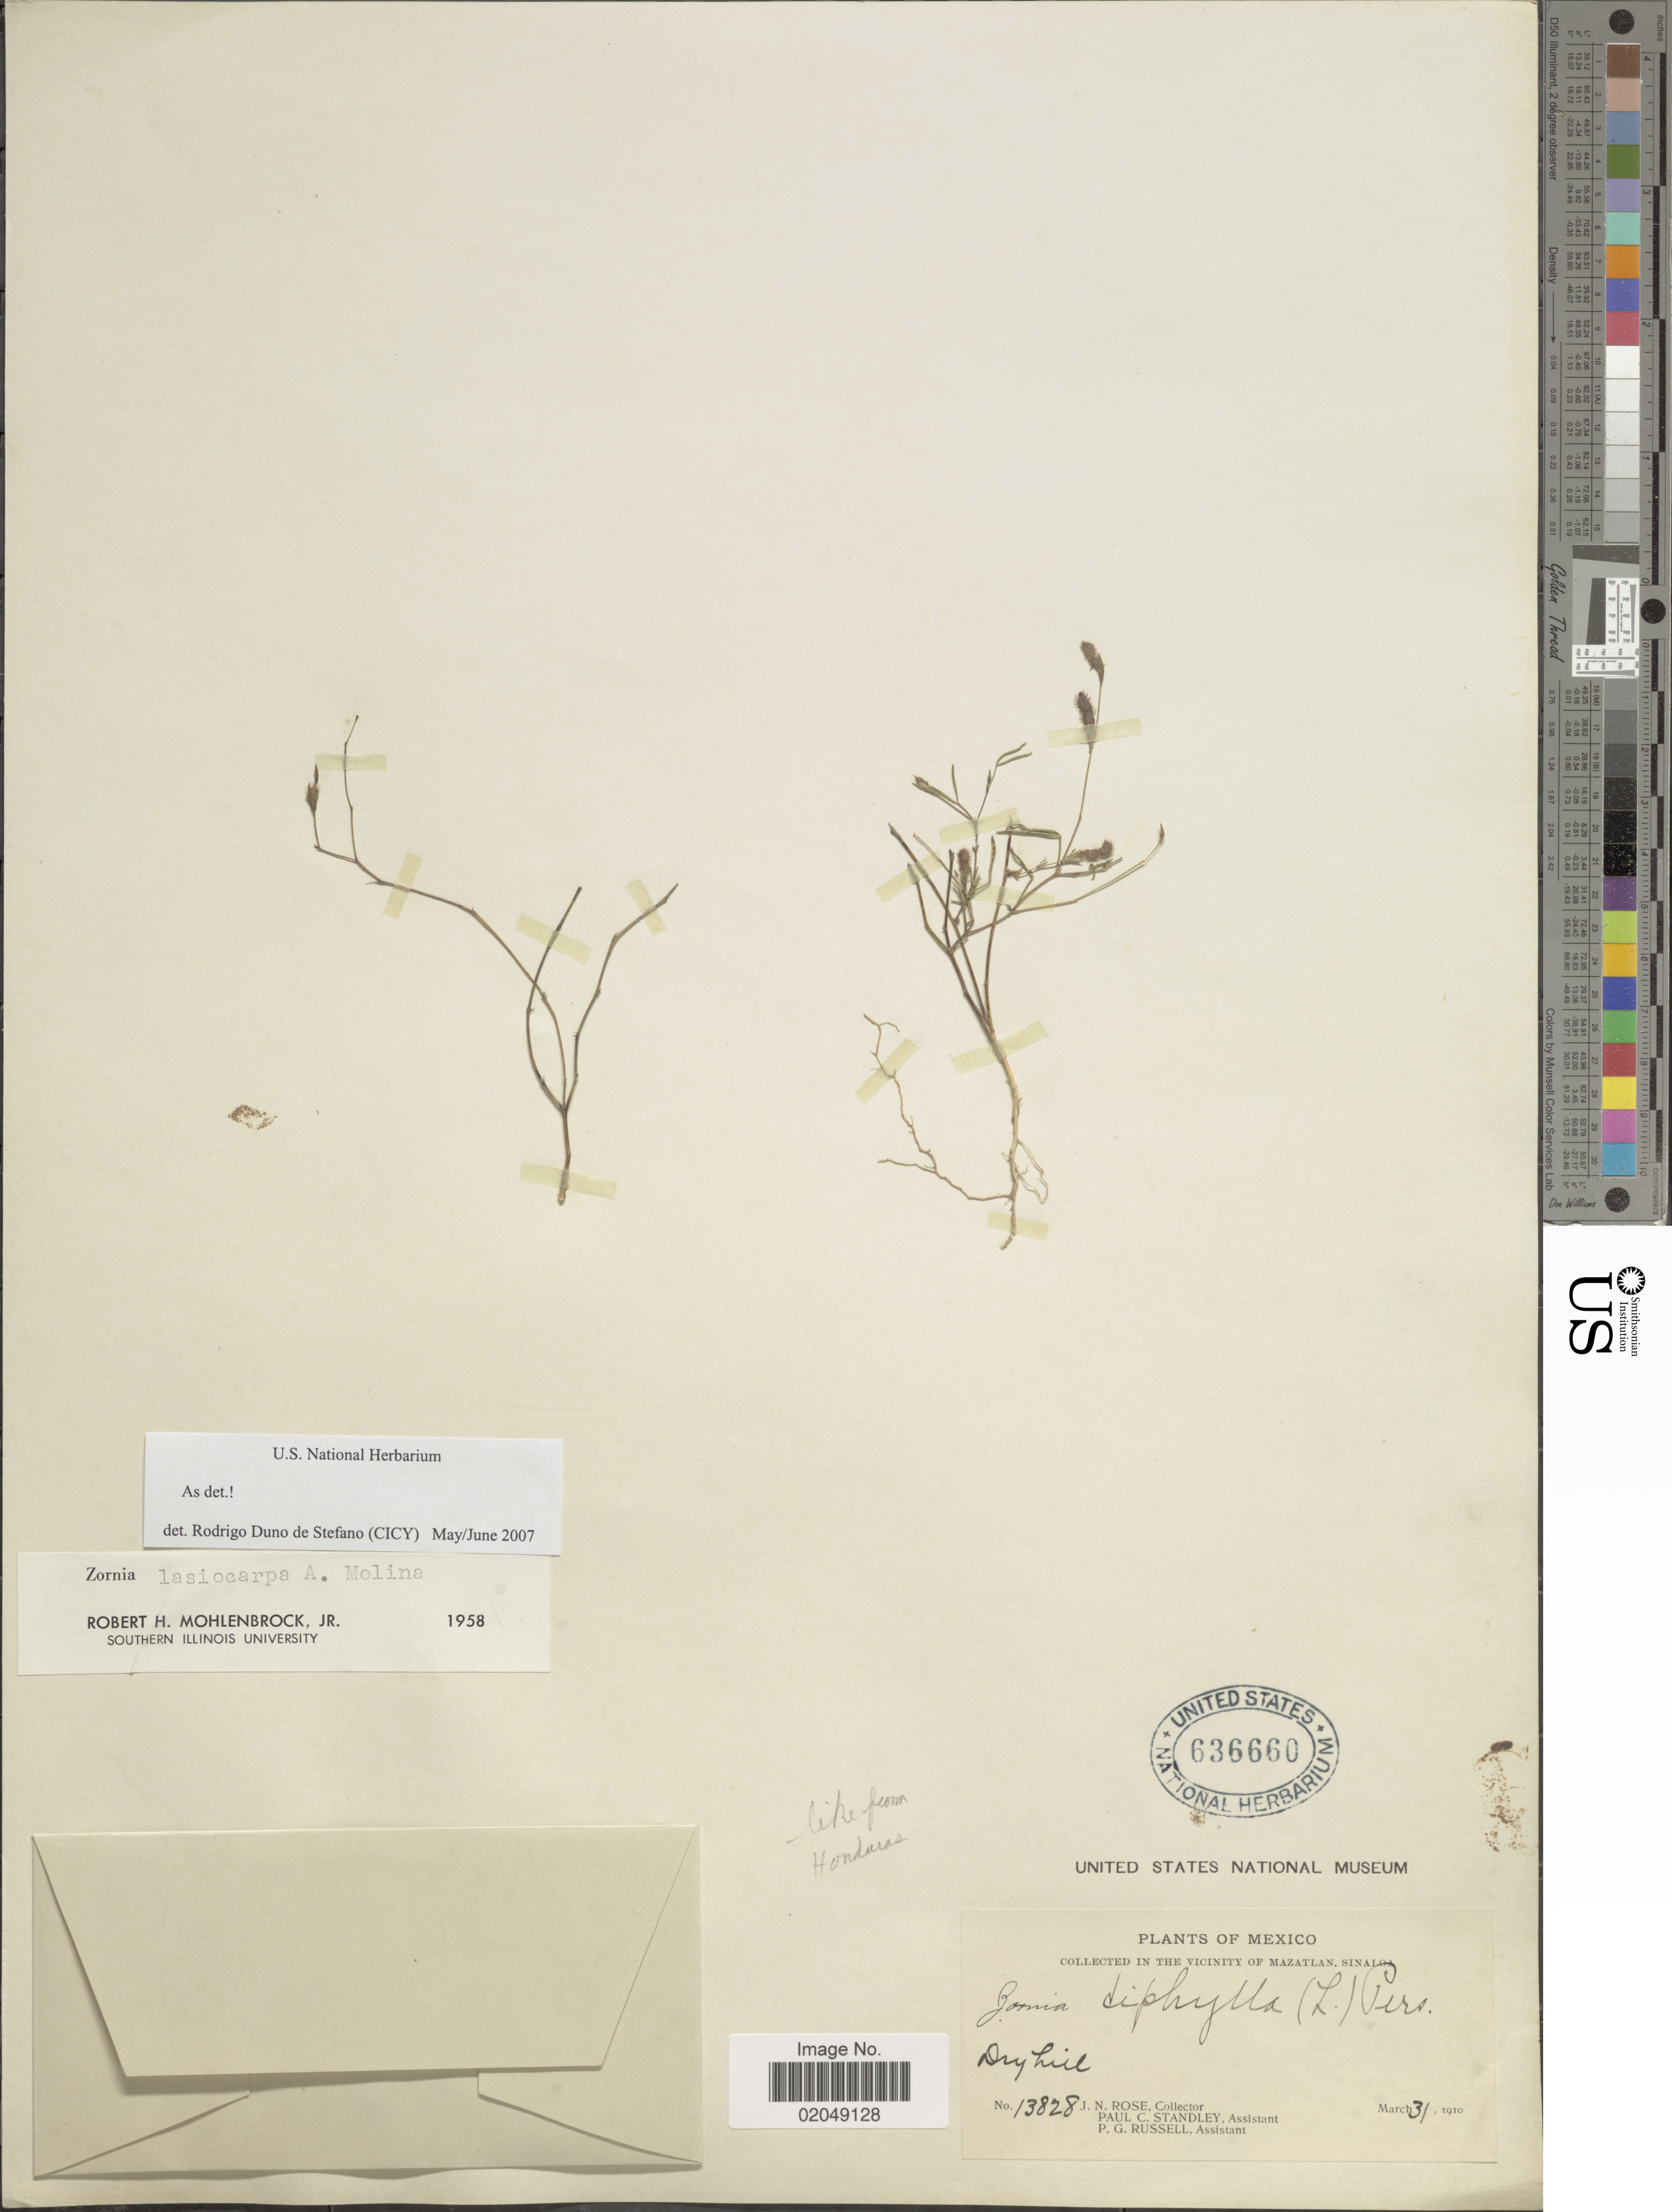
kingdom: Plantae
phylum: Tracheophyta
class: Magnoliopsida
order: Fabales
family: Fabaceae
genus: Zornia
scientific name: Zornia lasiocarpa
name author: Ant. Molina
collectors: J. N. Rose, P. C. Standley & P. G. Russell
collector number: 13828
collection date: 1910-03-31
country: Mexico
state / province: Sinaloa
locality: Vicinity of Mazatlan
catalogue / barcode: US 636660